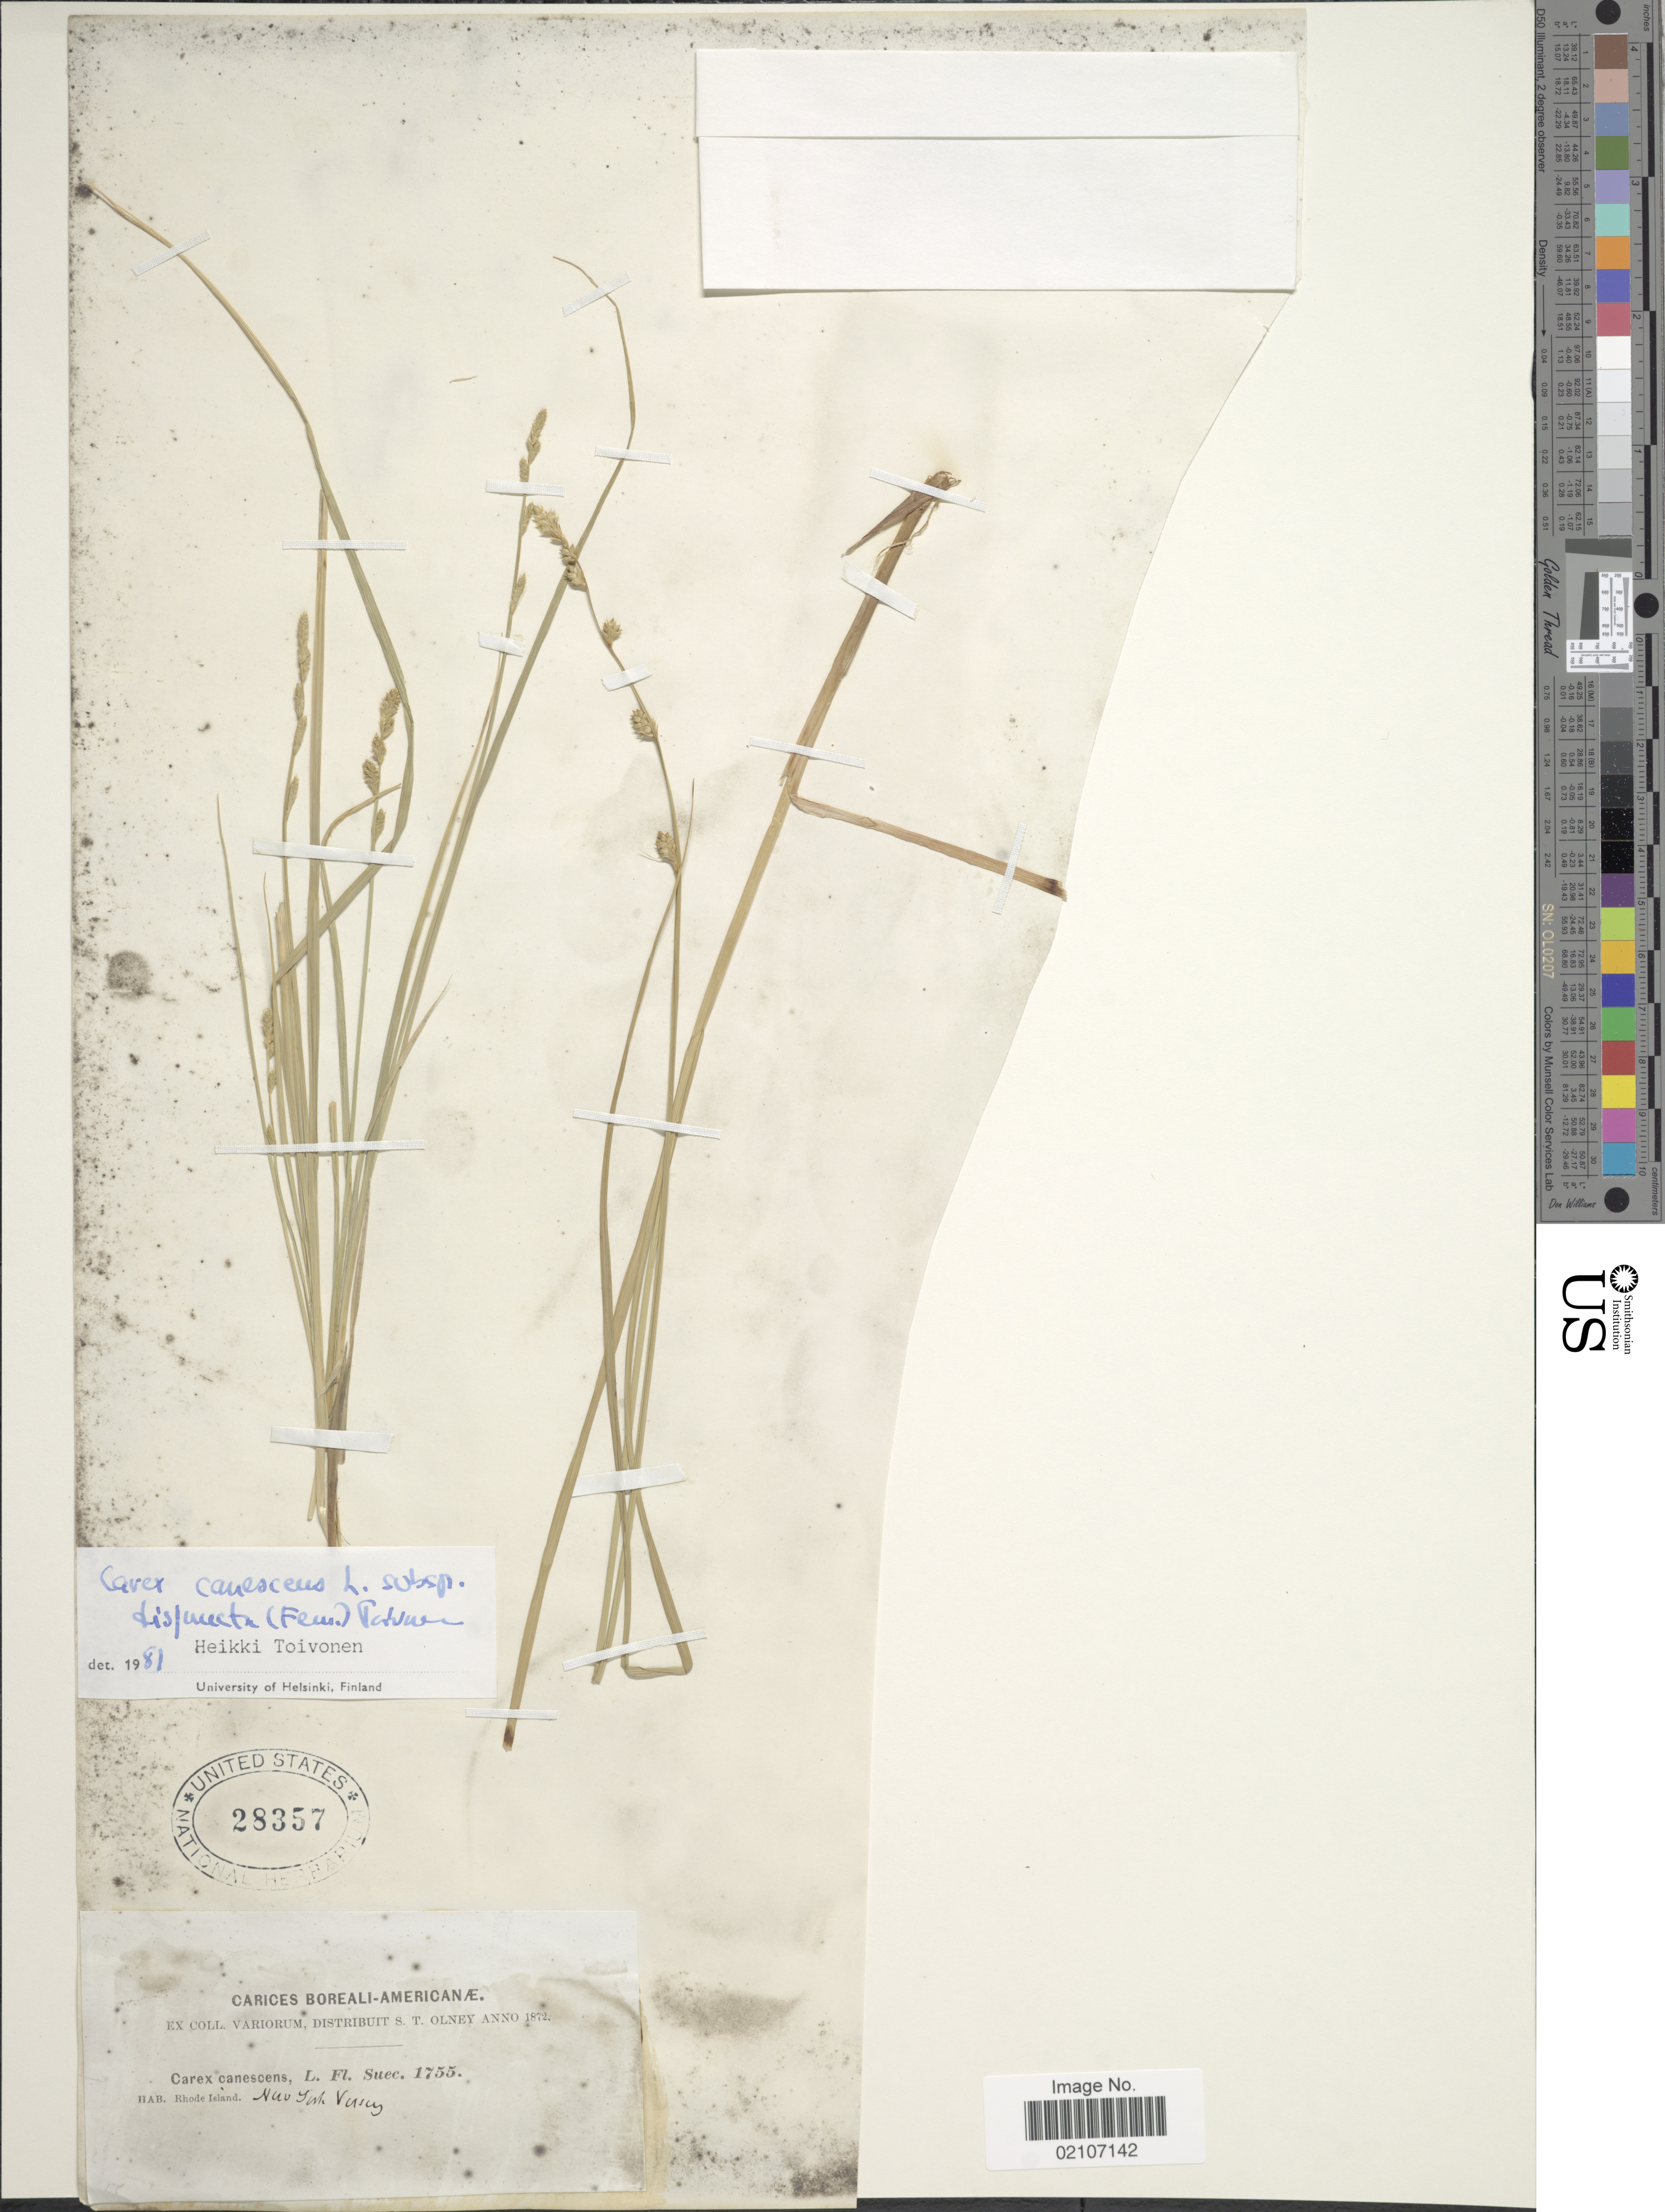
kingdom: Plantae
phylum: Tracheophyta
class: Liliopsida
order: Poales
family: Cyperaceae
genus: Carex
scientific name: Carex canescens var. disjuncta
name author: Fernald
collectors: S. Olney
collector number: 1755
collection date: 1872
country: United States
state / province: Rhode Island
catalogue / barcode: US 28357